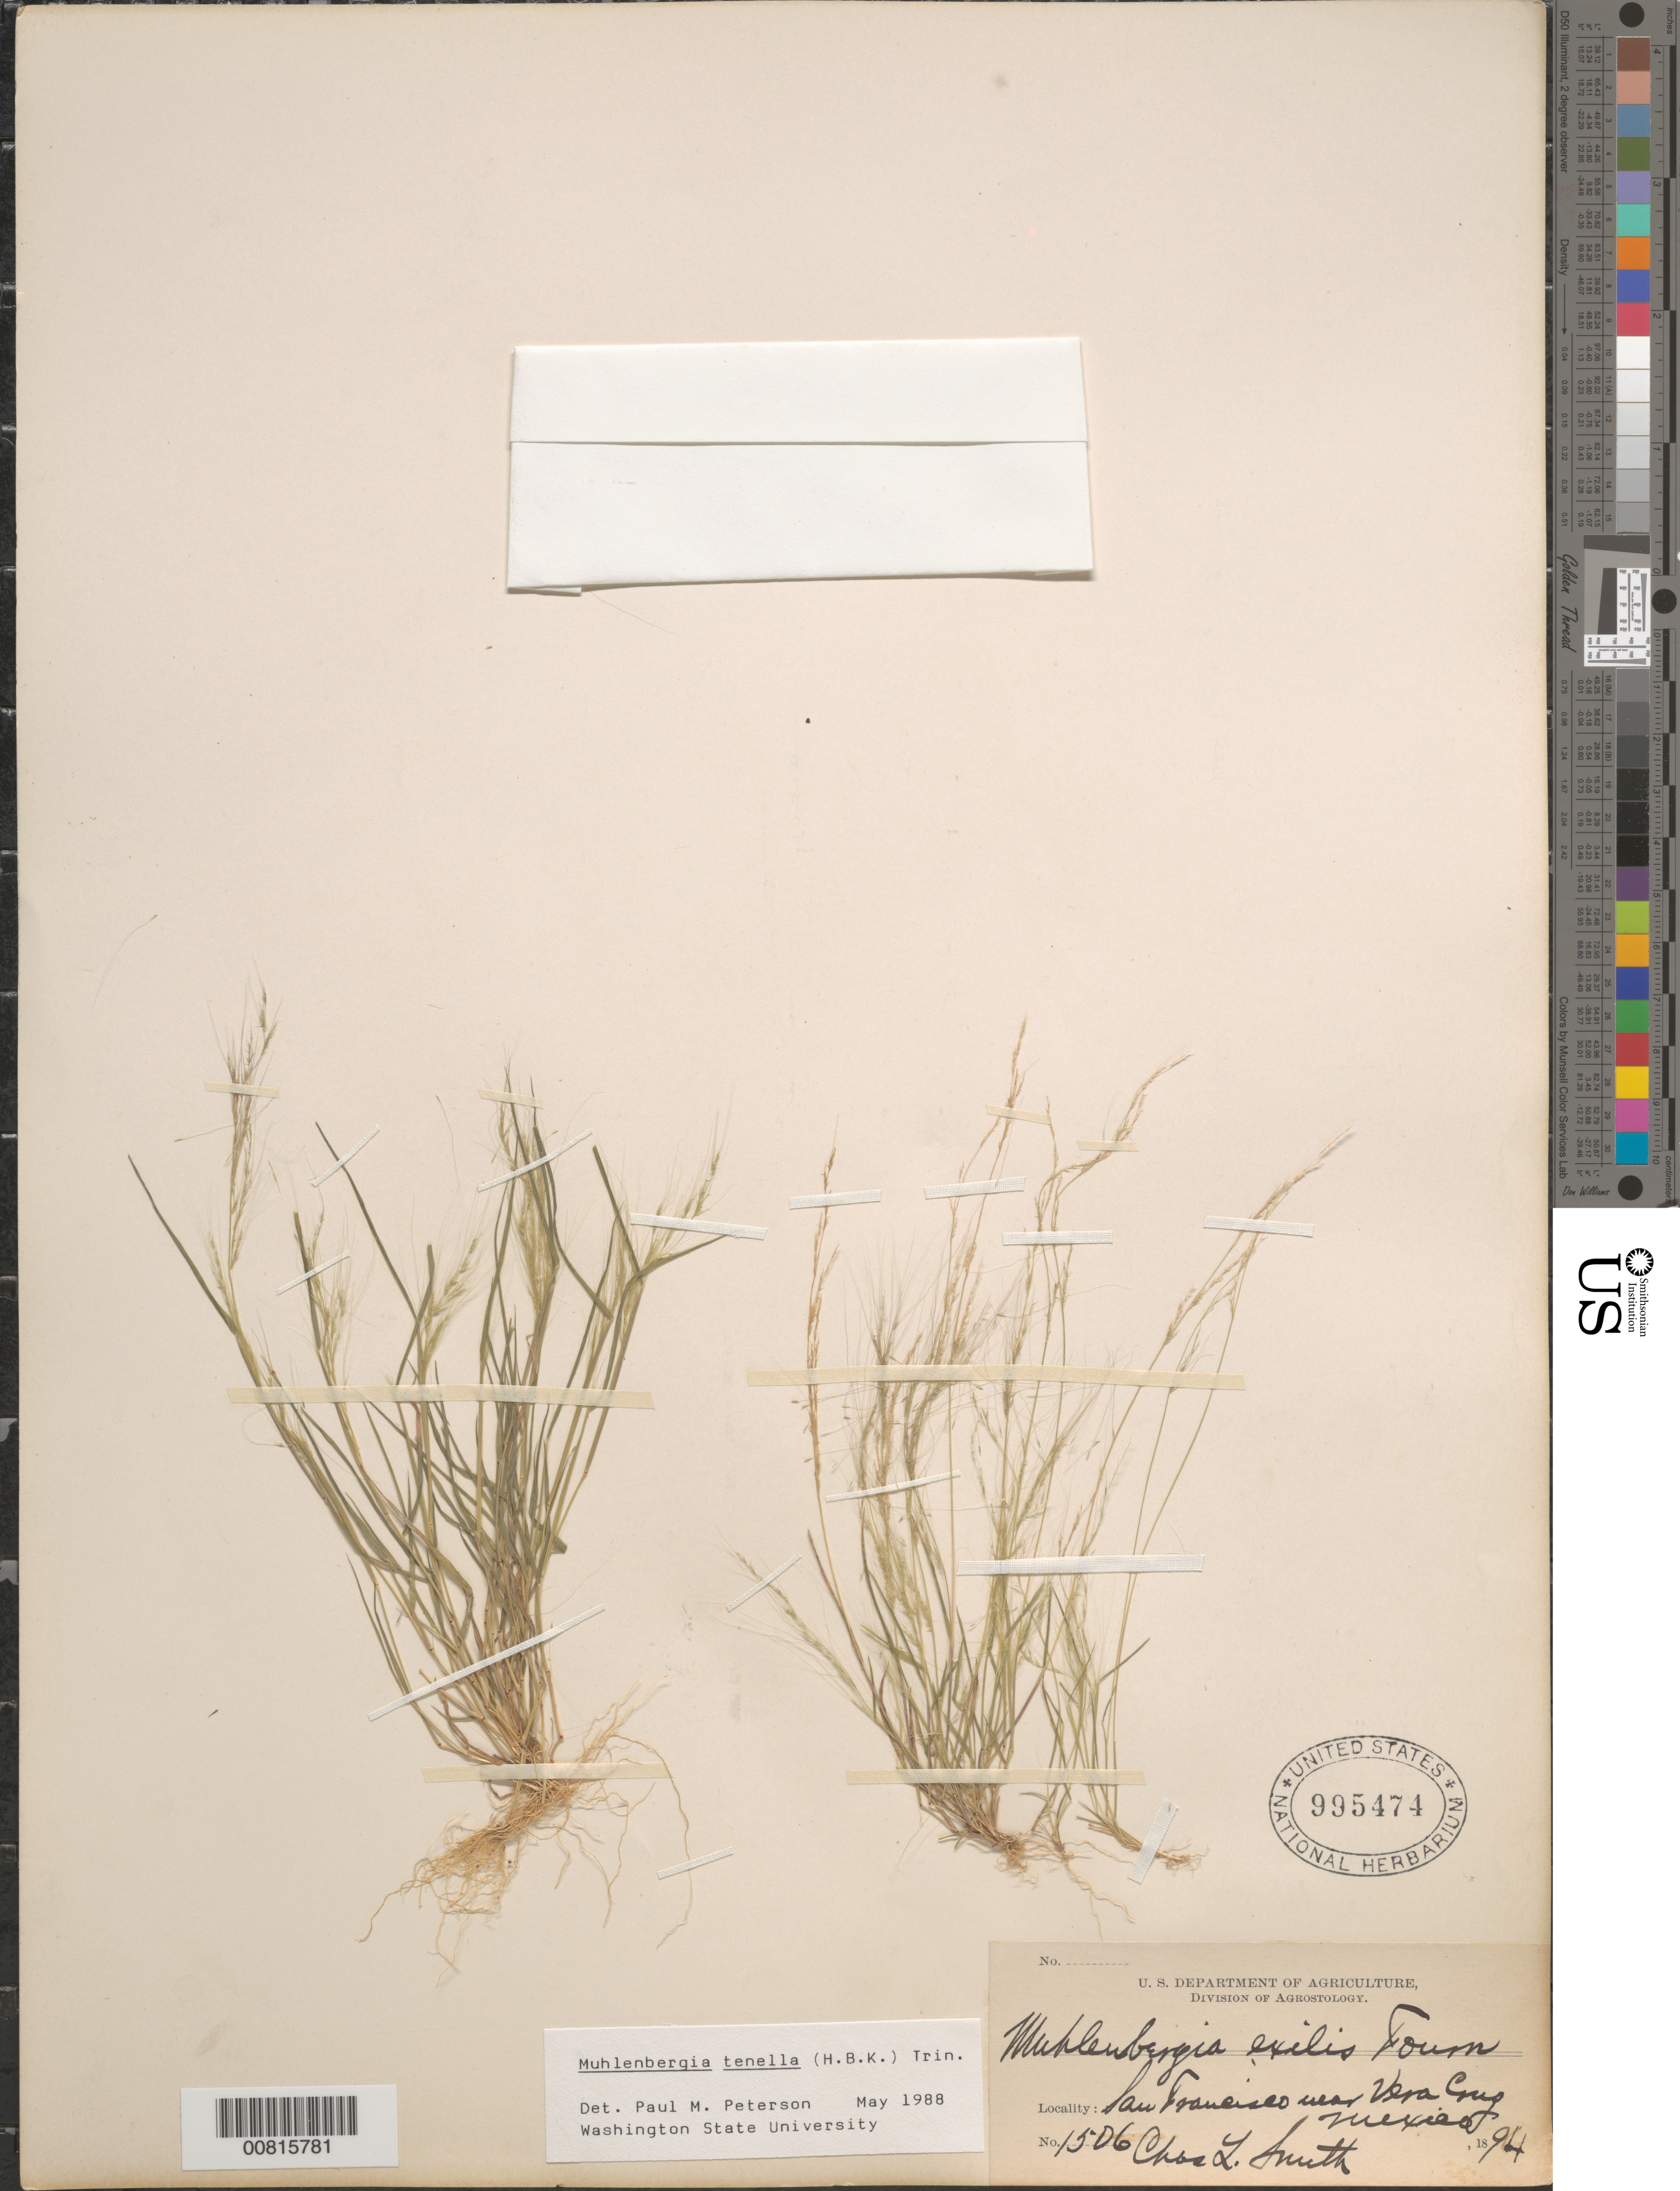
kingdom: Plantae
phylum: Tracheophyta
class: Liliopsida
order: Poales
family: Poaceae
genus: Muhlenbergia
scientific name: Muhlenbergia tenella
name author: (Kunth) Trin.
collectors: C. L. Smith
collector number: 1506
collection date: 1894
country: Mexico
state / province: Veracruz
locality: San Francisco, near Veracruz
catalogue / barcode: US 995474